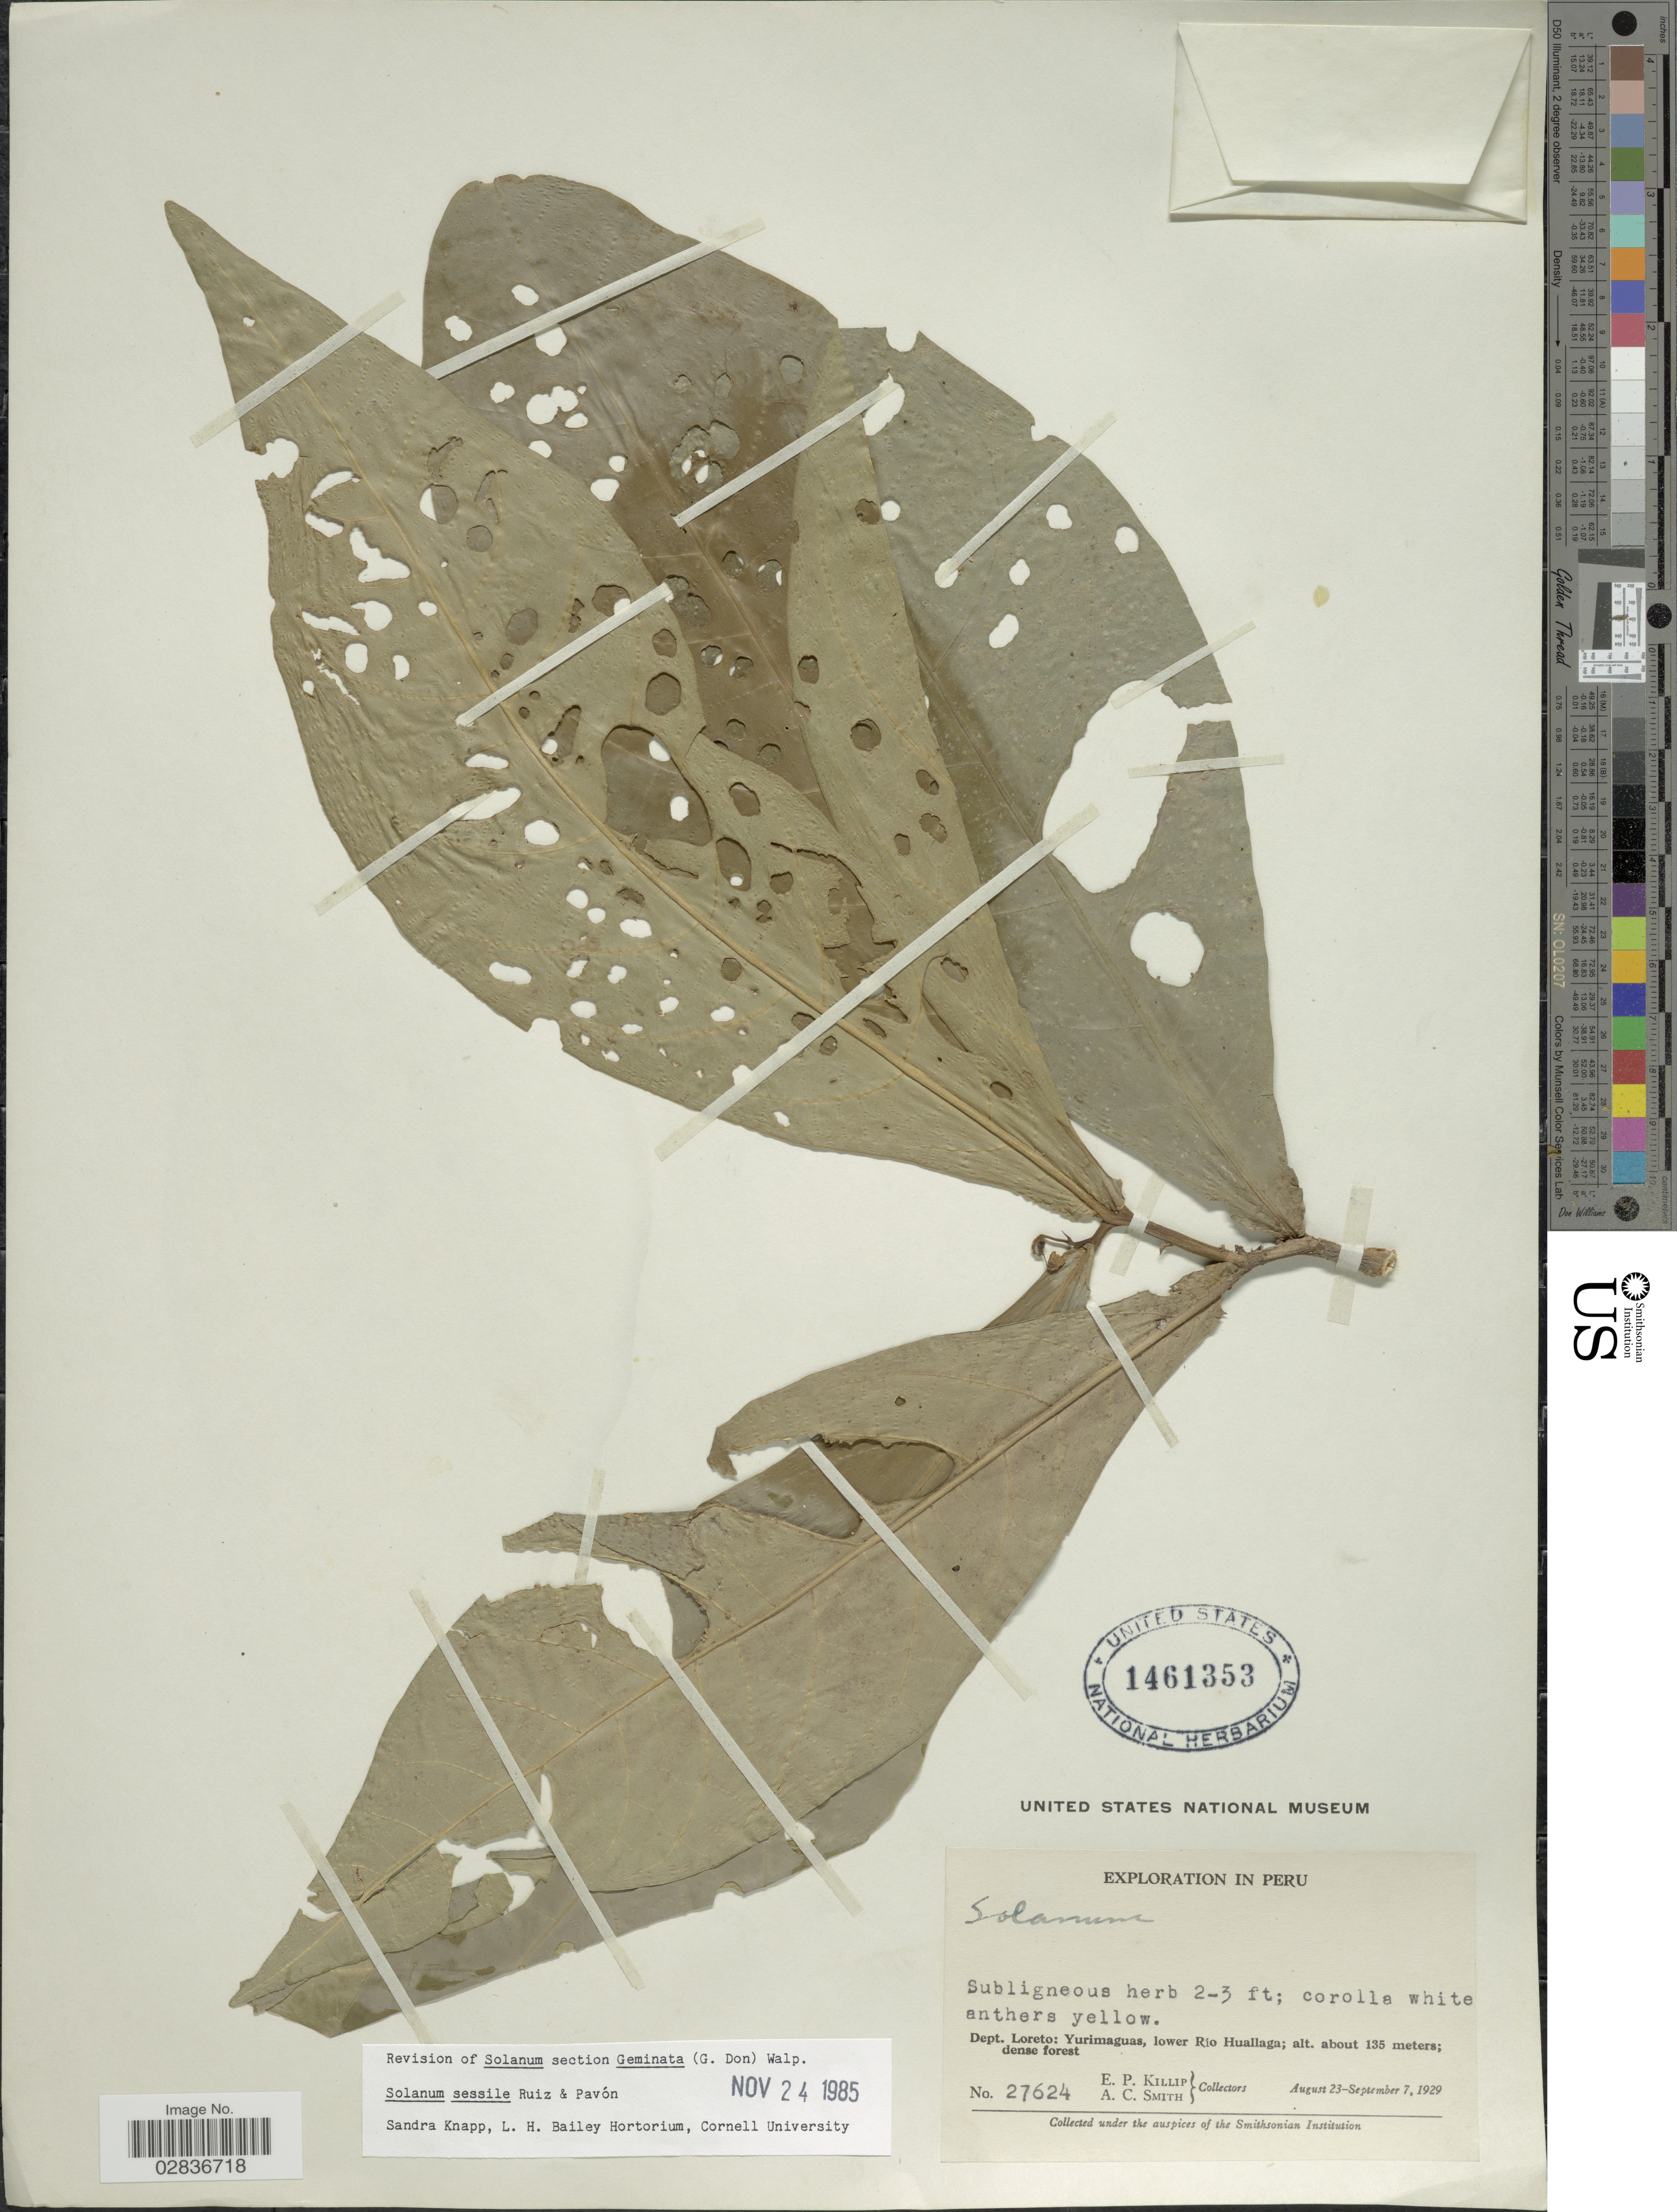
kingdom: Plantae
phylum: Tracheophyta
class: Magnoliopsida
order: Solanales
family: Solanaceae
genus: Solanum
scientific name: Solanum sessile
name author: Dunal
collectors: E. P. Killip & A. C. Smith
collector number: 27624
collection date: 1929-08-23/1929-09-07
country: Peru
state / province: Loreto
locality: Dept. Loreto: Yurimaguas, lower Río Huallaga.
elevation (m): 135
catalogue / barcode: US 1461353